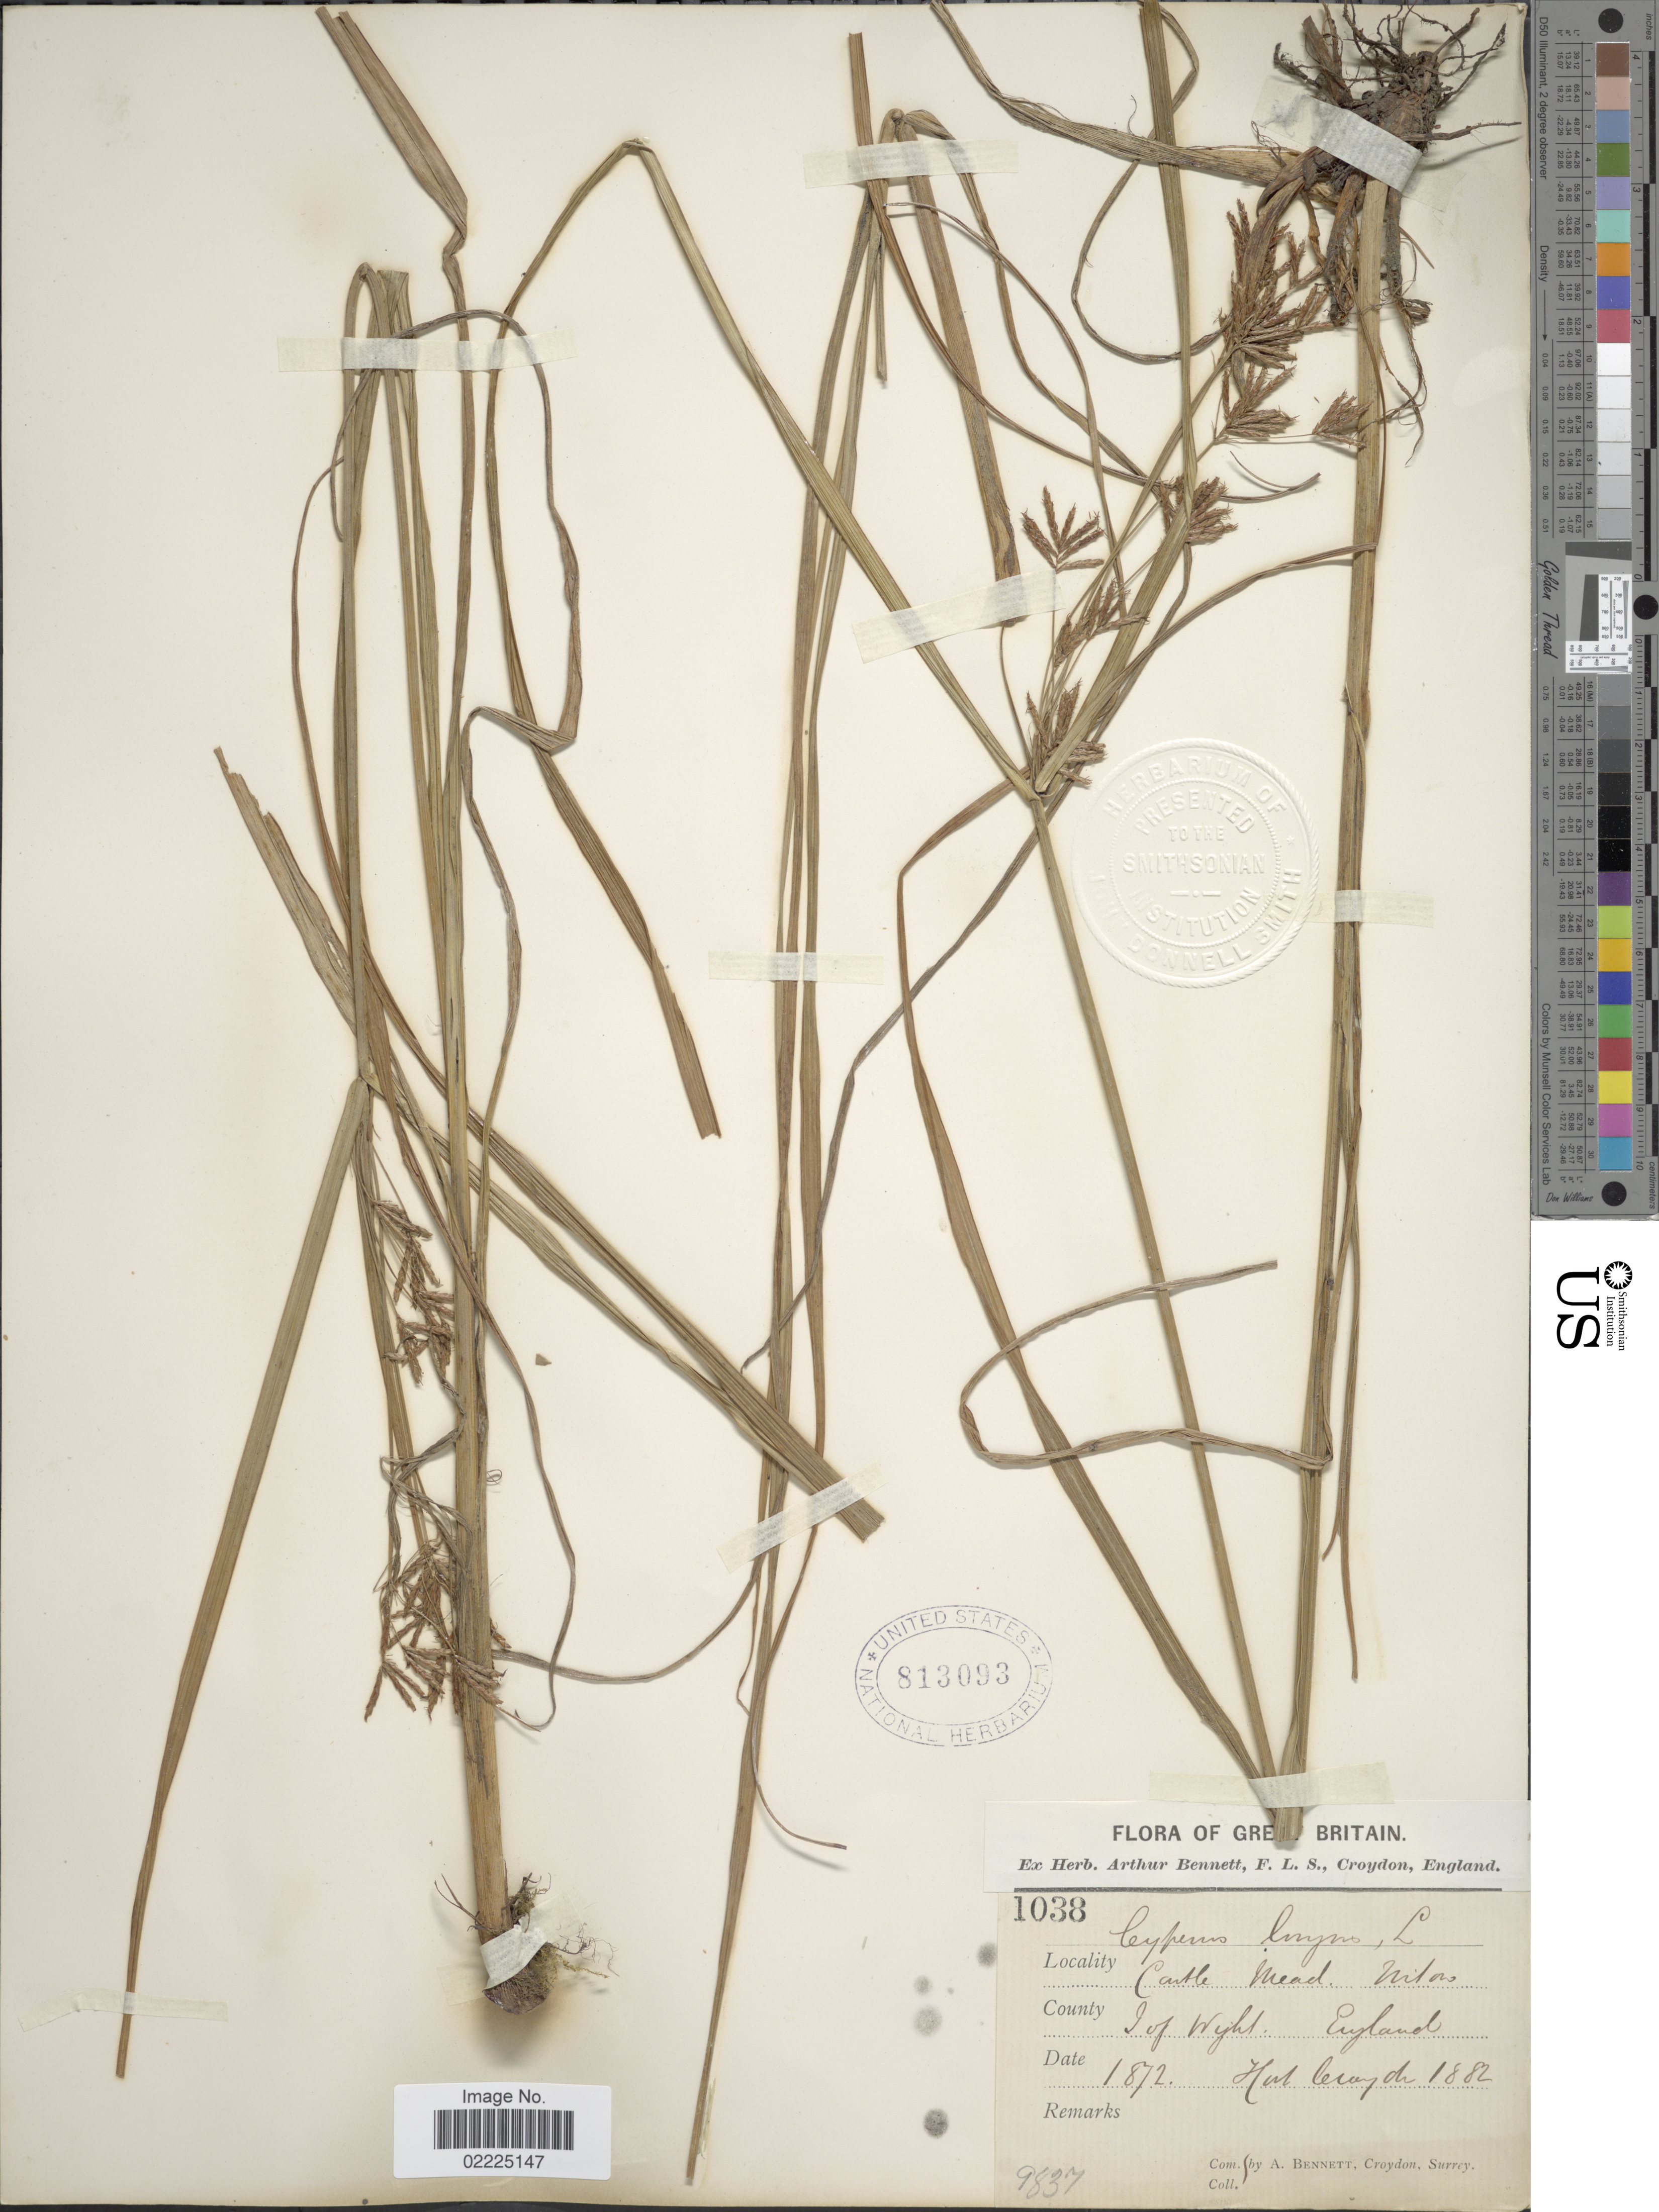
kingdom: Plantae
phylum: Tracheophyta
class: Liliopsida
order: Poales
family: Cyperaceae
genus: Cyperus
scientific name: Cyperus longus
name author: L.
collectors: A. Bennett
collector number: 1038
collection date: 1872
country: United Kingdom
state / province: England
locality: Great Britain, Castle Mead. Niton, I (Isle) of Wight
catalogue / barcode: US 813093